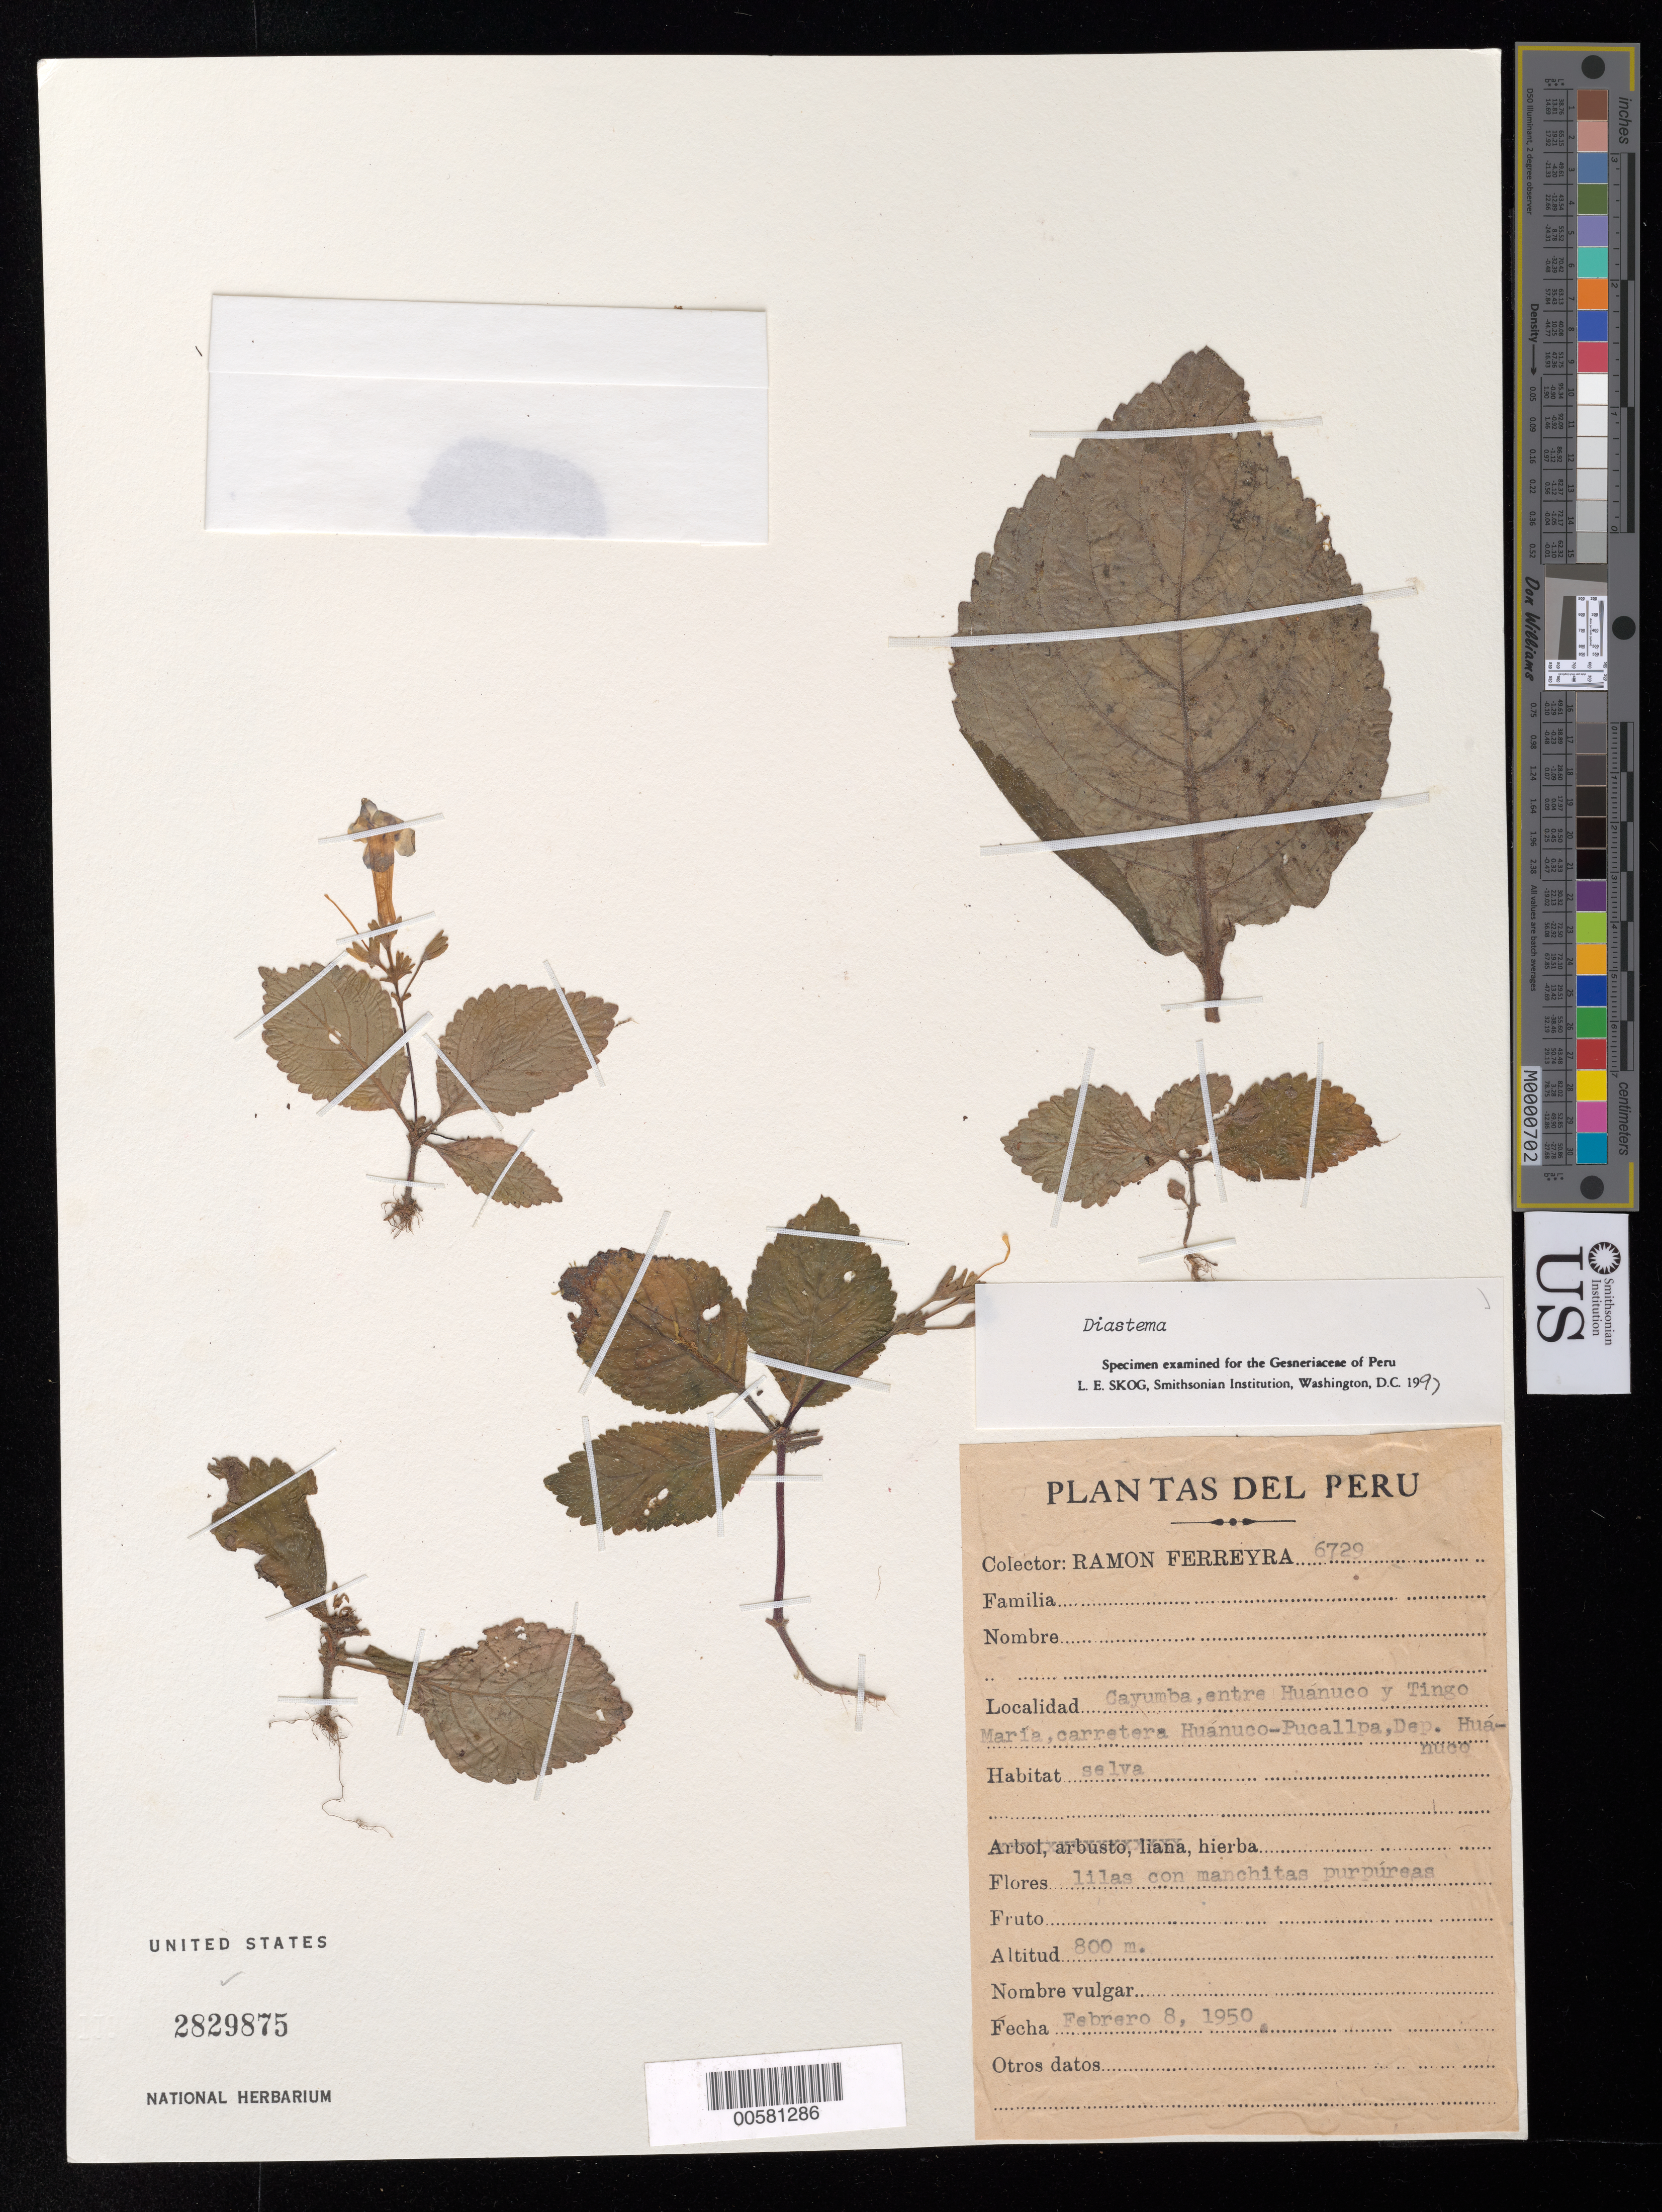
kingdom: Plantae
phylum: Tracheophyta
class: Magnoliopsida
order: Lamiales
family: Gesneriaceae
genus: Diastema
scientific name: Diastema sp.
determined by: Skog, Laurence E.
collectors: R. A. Ferreyra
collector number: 6729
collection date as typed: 08 Feb 1950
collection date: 1950-02-08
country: Peru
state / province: Huánuco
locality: Cayumba, entre Huanuco y Tingo Maria, carretera Huanuco - Pucallpa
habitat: Selva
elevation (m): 800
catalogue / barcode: US 2829875